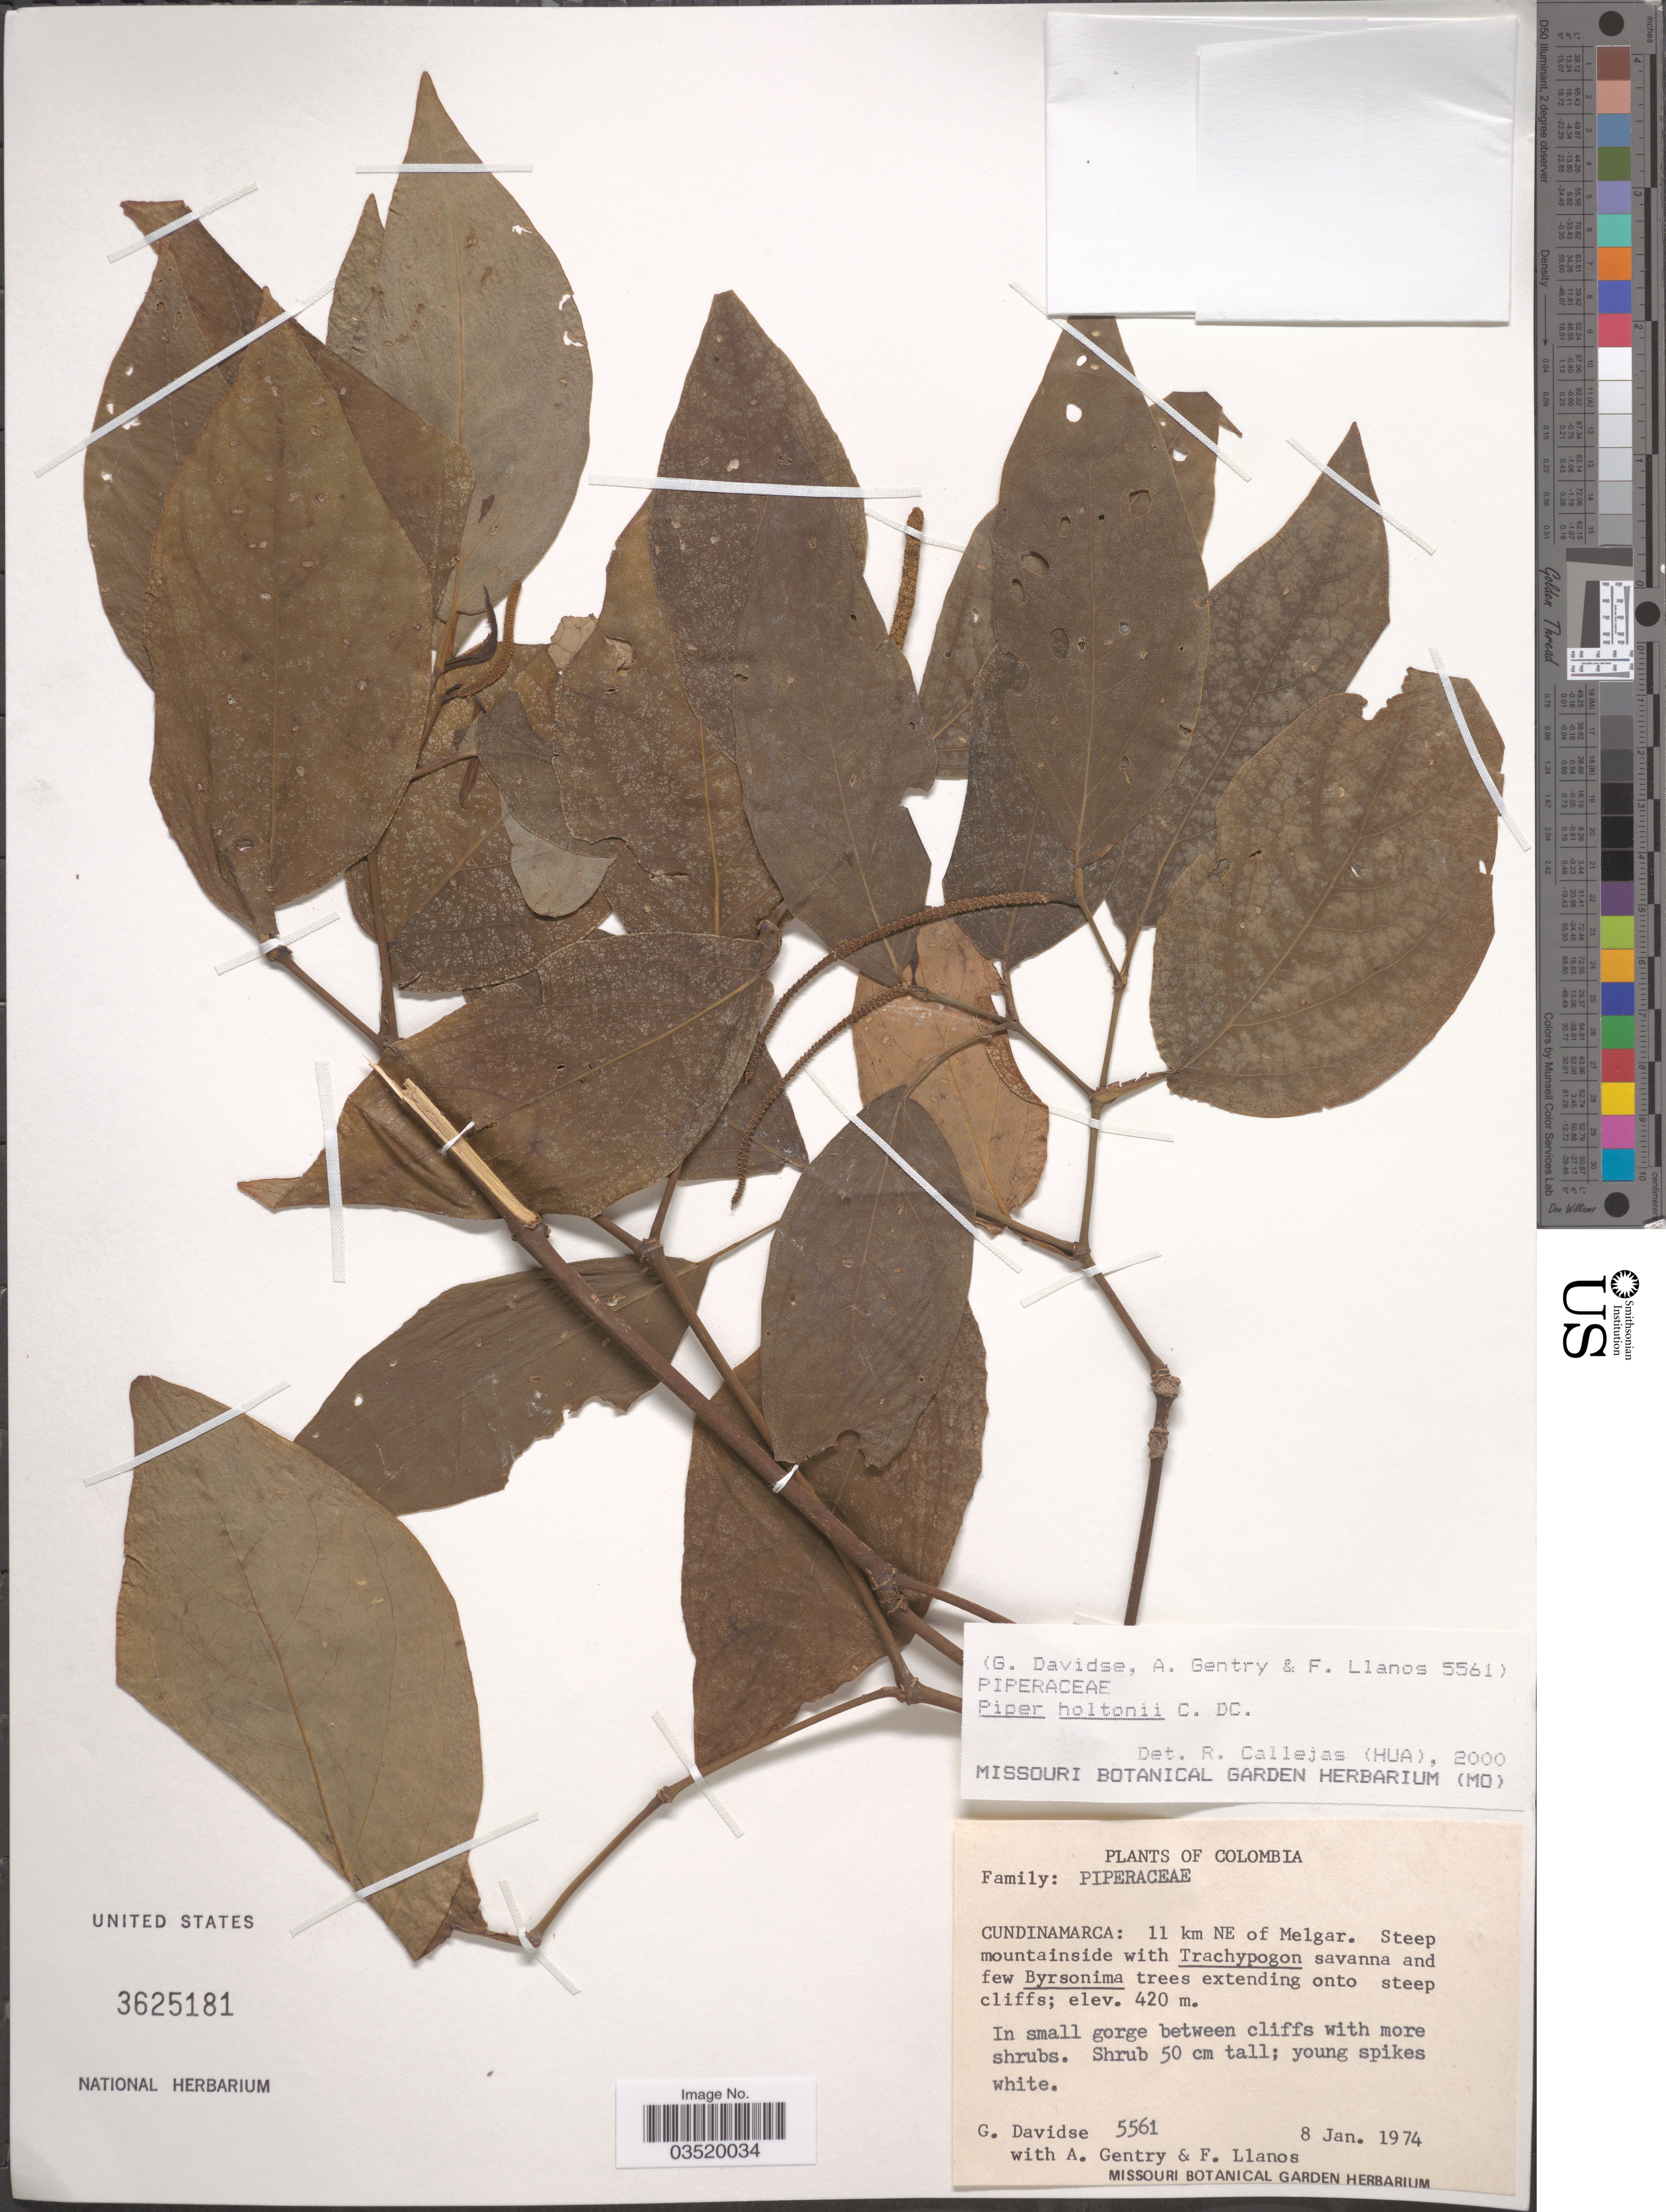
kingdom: Plantae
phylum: Tracheophyta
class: Magnoliopsida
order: Piperales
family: Piperaceae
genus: Piper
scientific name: Piper holtonii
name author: Trel.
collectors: G. Davidse, A. H. Gentry & F. Llanos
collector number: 5561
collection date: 1974-01-08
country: Colombia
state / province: Cundinamarca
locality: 11 km NE of Melgar.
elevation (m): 420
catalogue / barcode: US 3625181